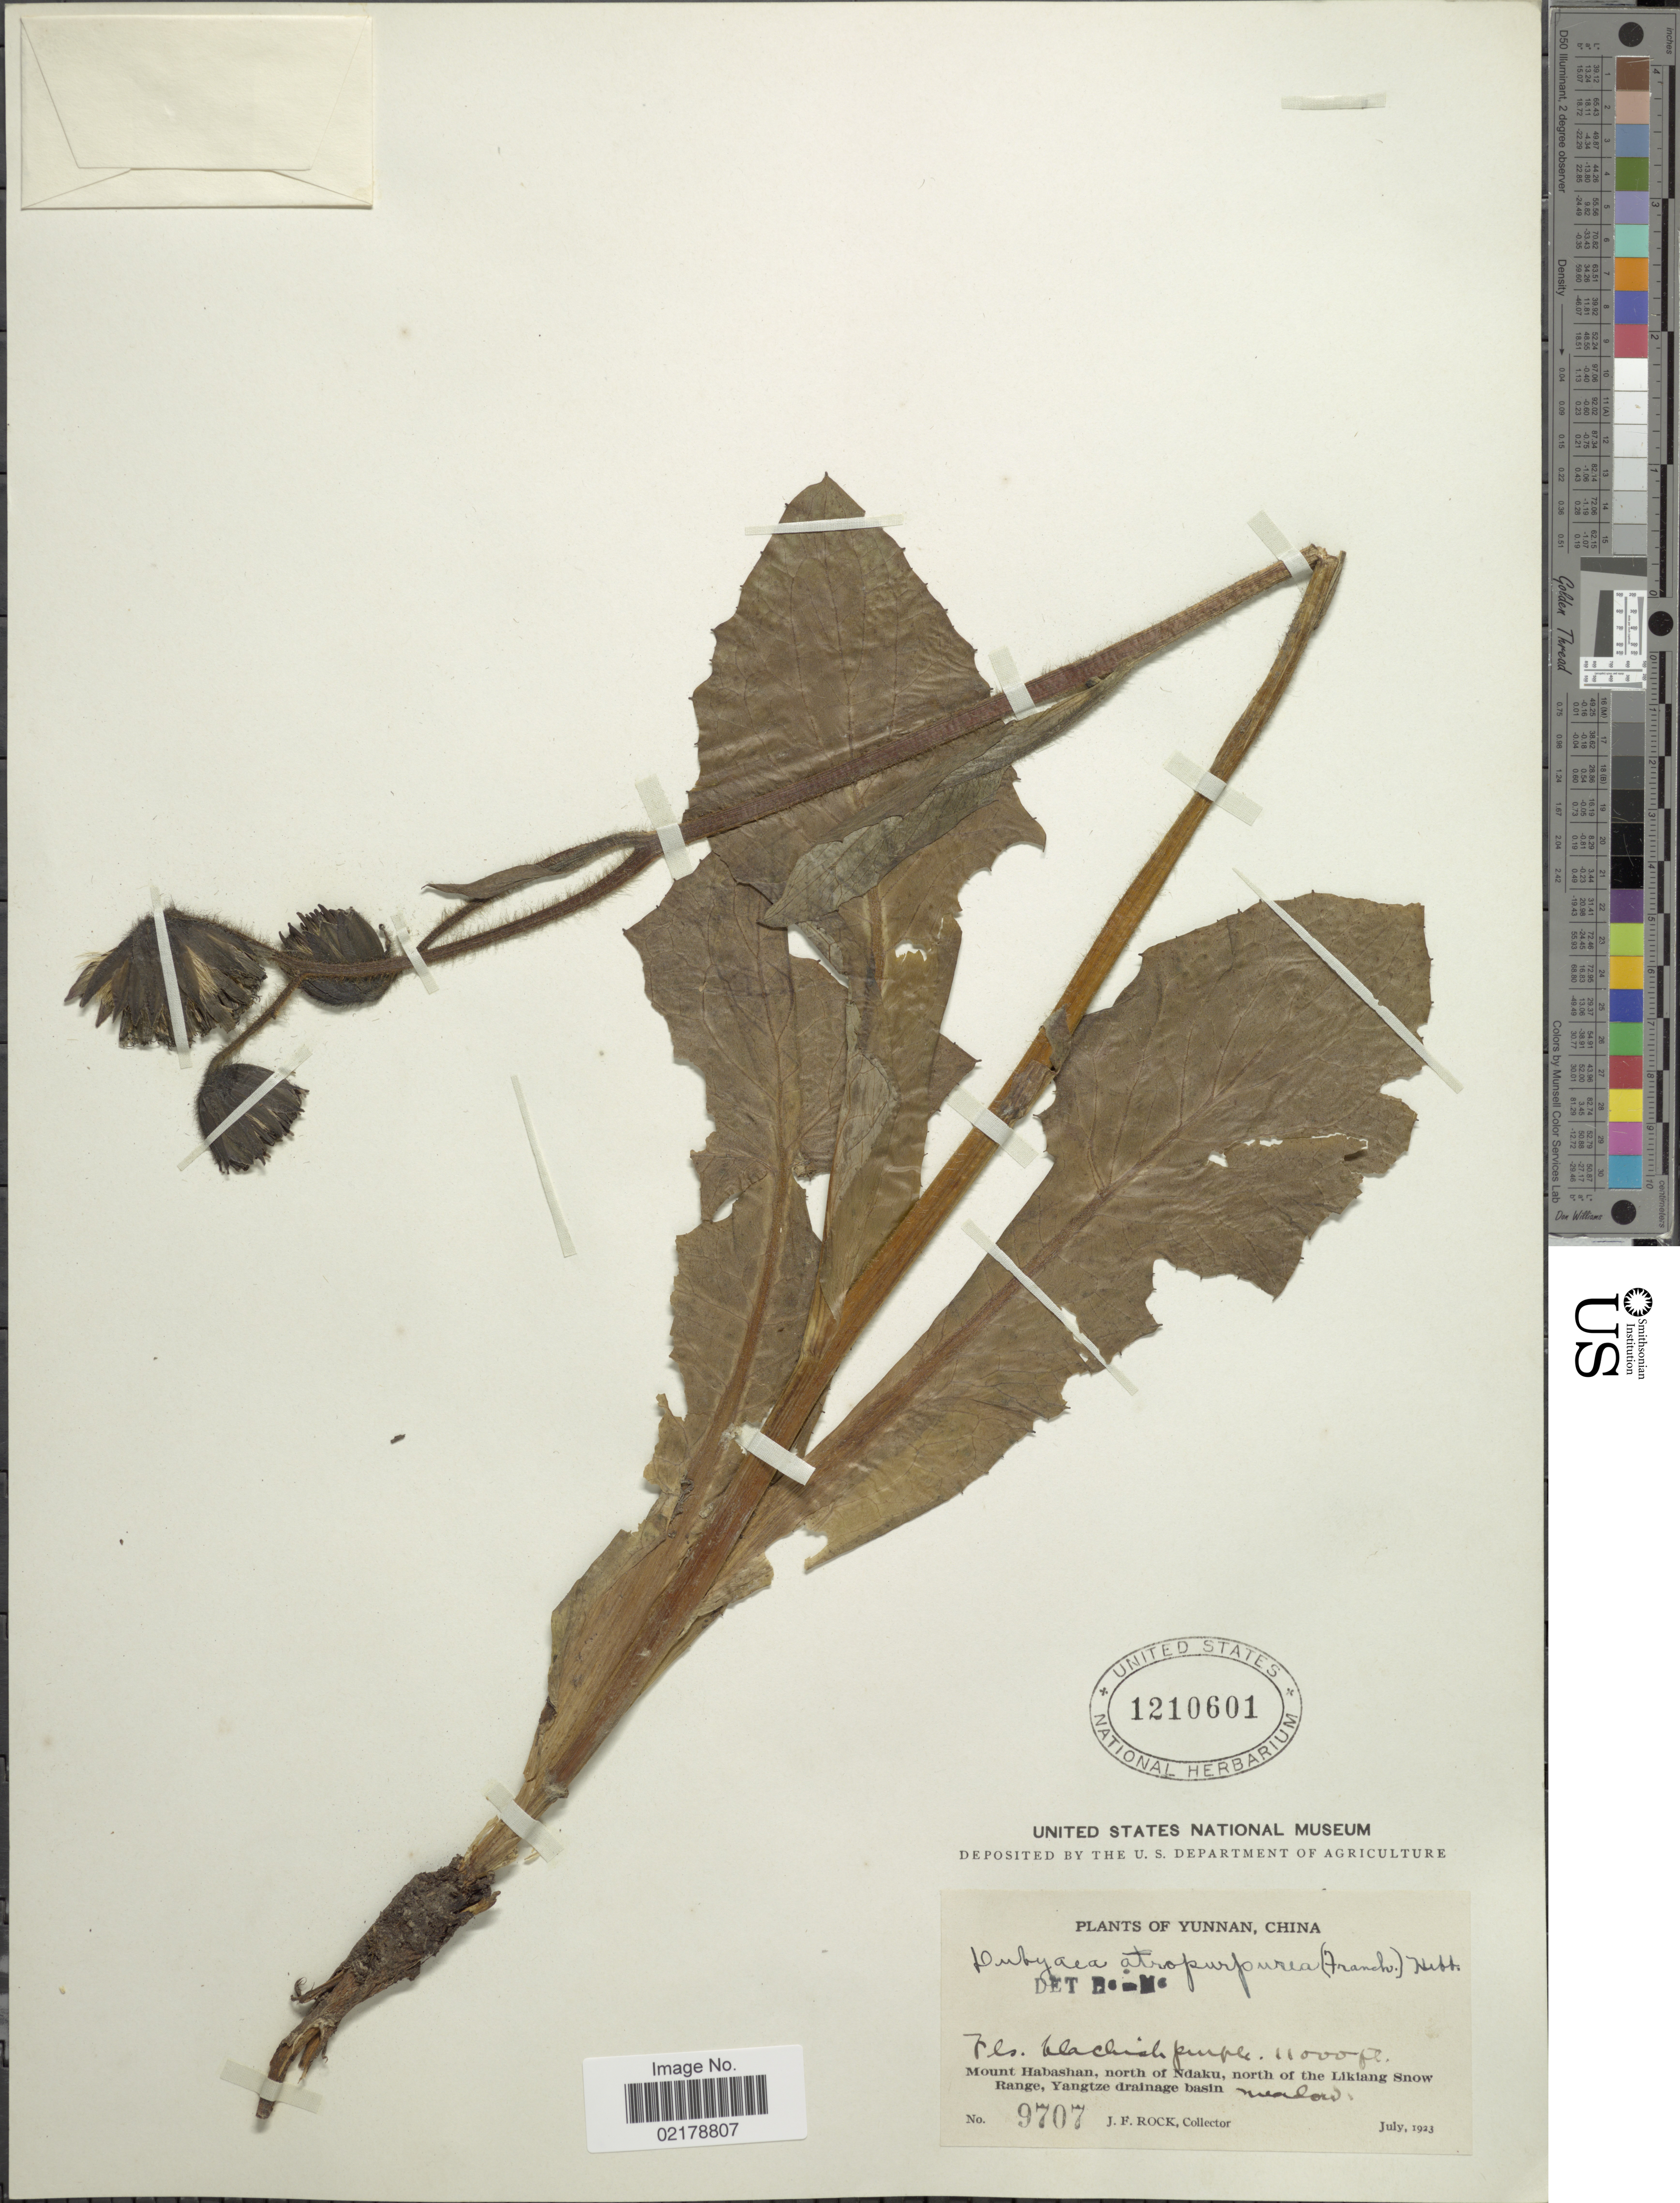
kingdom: Plantae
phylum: Tracheophyta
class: Magnoliopsida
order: Asterales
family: Asteraceae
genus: Dubyaea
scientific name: Dubyaea atropurpurea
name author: (Franch.) Stebbins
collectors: J. Rock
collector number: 9707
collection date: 1923-07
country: China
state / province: Yunnan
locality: Yunnan, China. Mount Habashan, north of Ndaku, north of the Likiang Snow Range, Yangtze drainage basin, meadow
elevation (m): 3353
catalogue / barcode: US 1210601